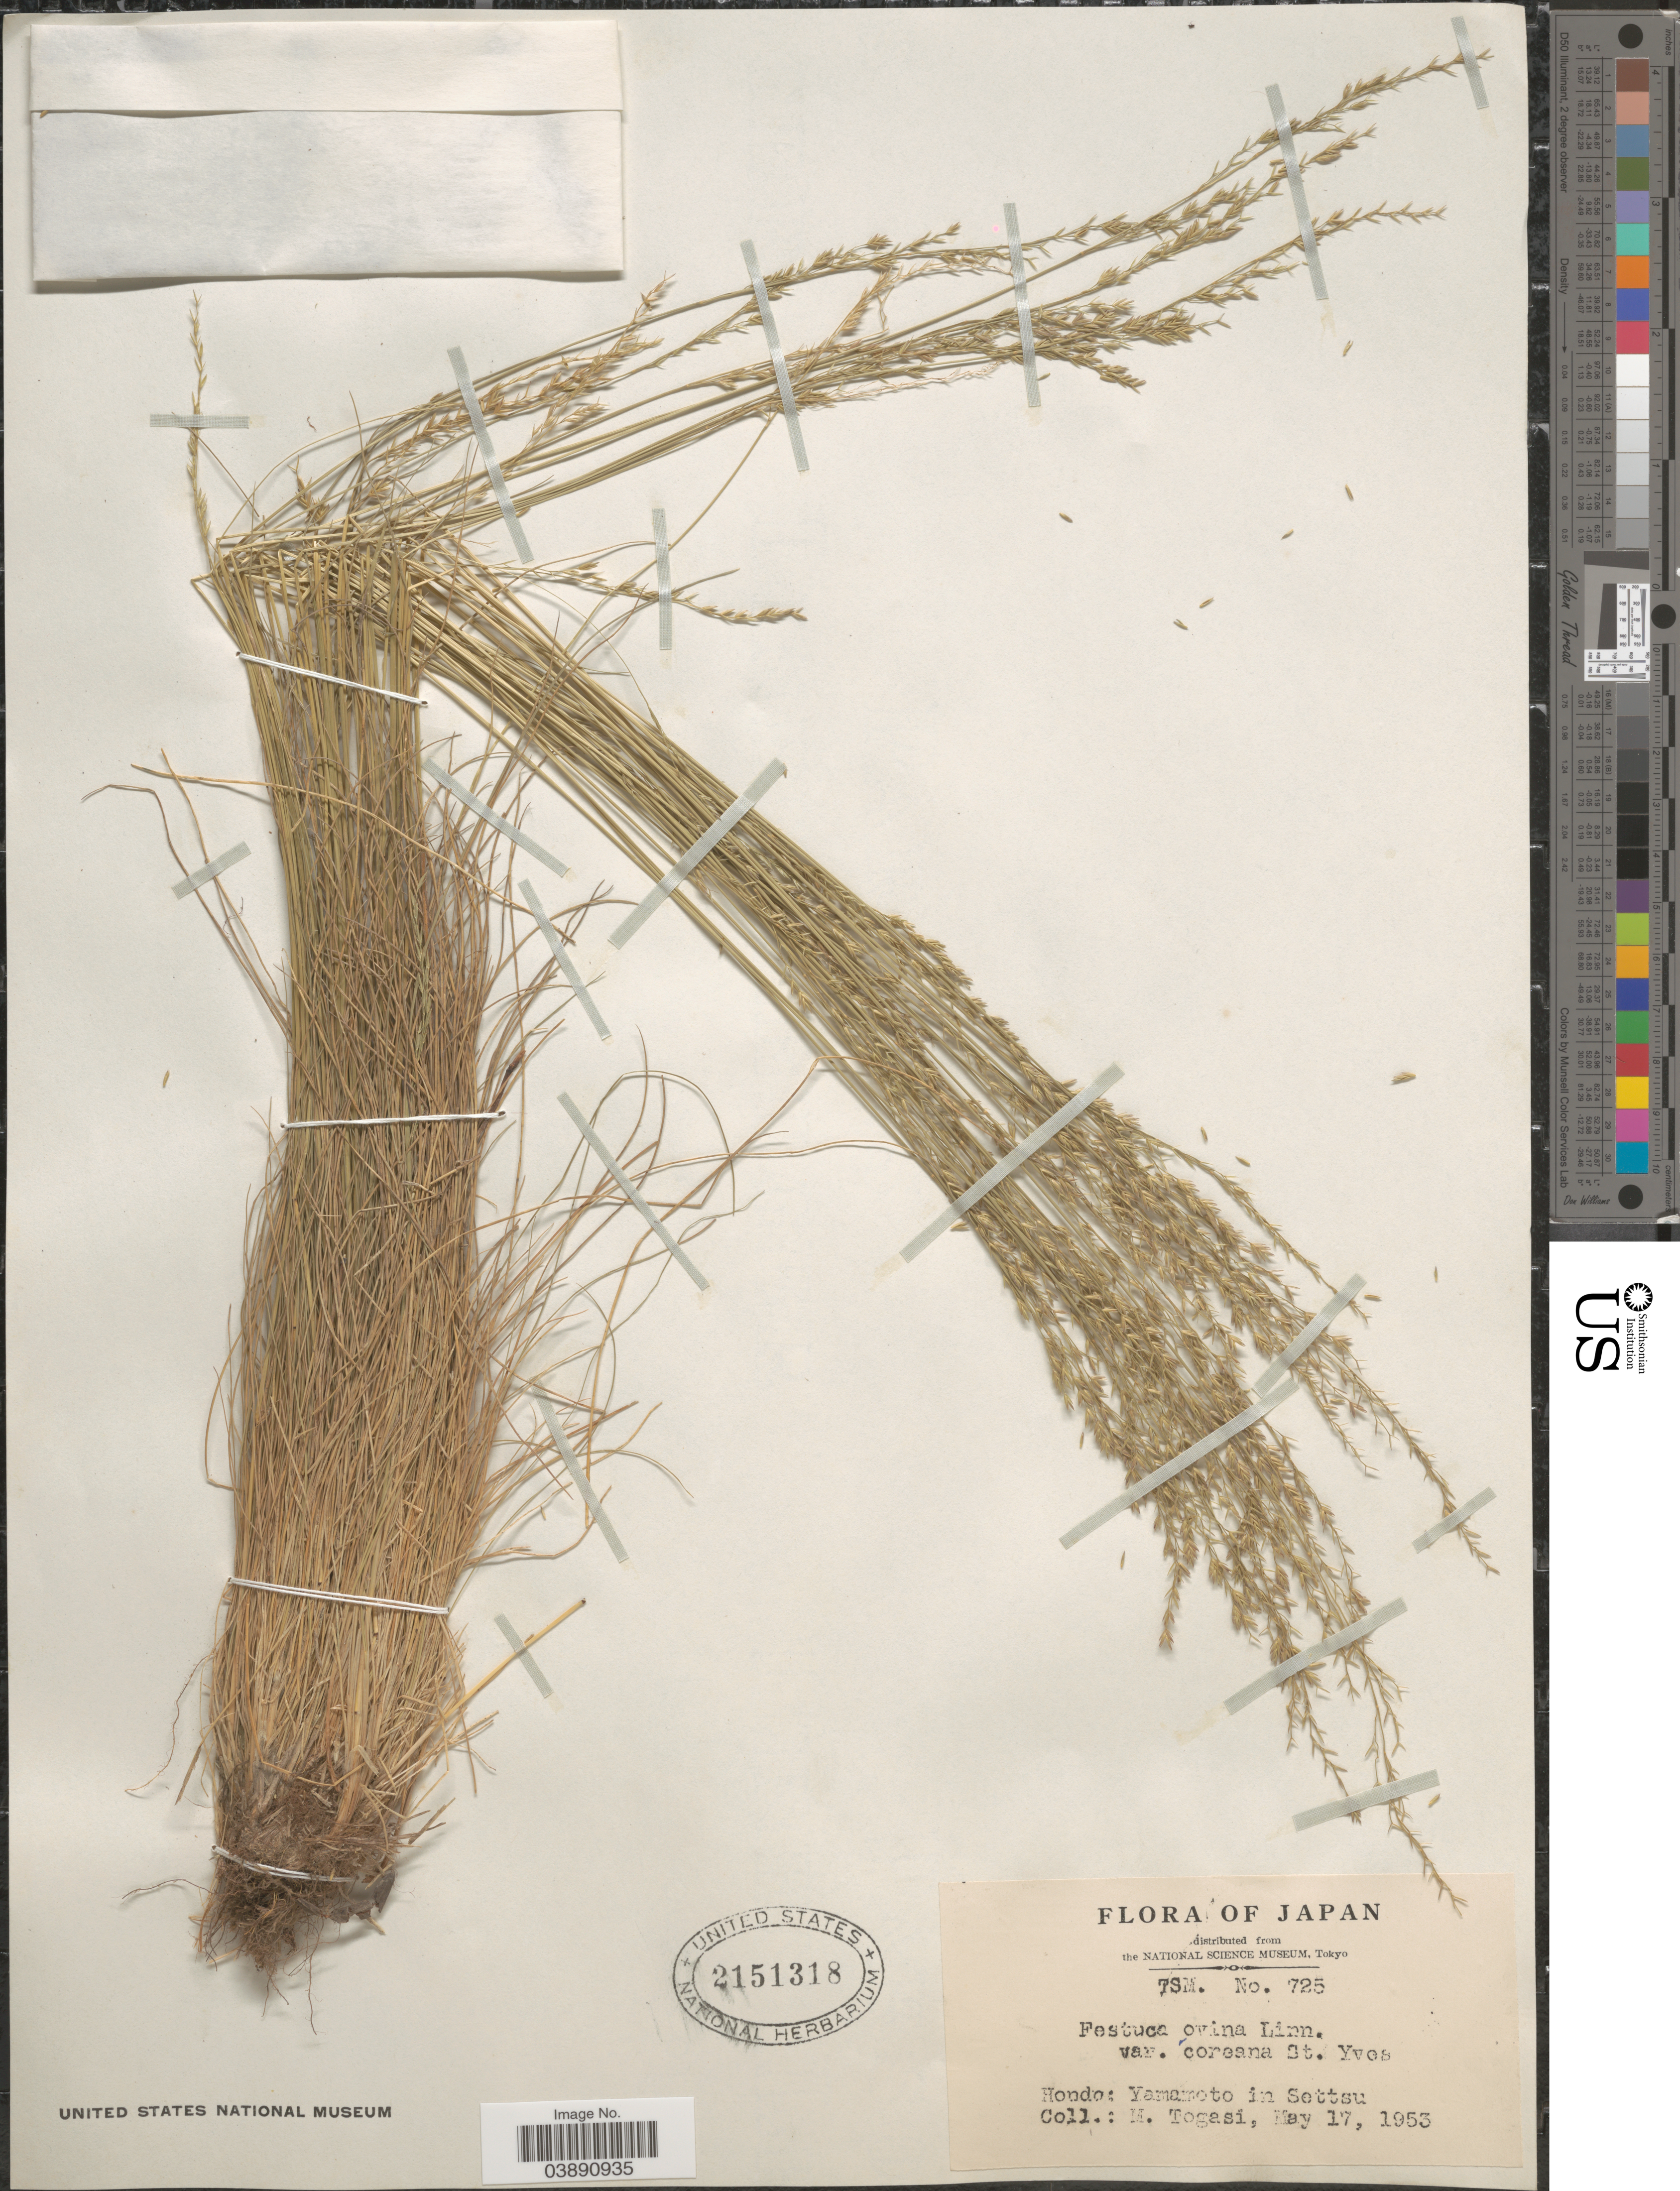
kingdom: Plantae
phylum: Tracheophyta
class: Liliopsida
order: Poales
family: Poaceae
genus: Festuca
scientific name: Festuca ovina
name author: L.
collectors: M. Togasi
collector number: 725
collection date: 1953-05-17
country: Japan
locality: Hondo: Yamamoto in Settsu.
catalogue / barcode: US 2151318